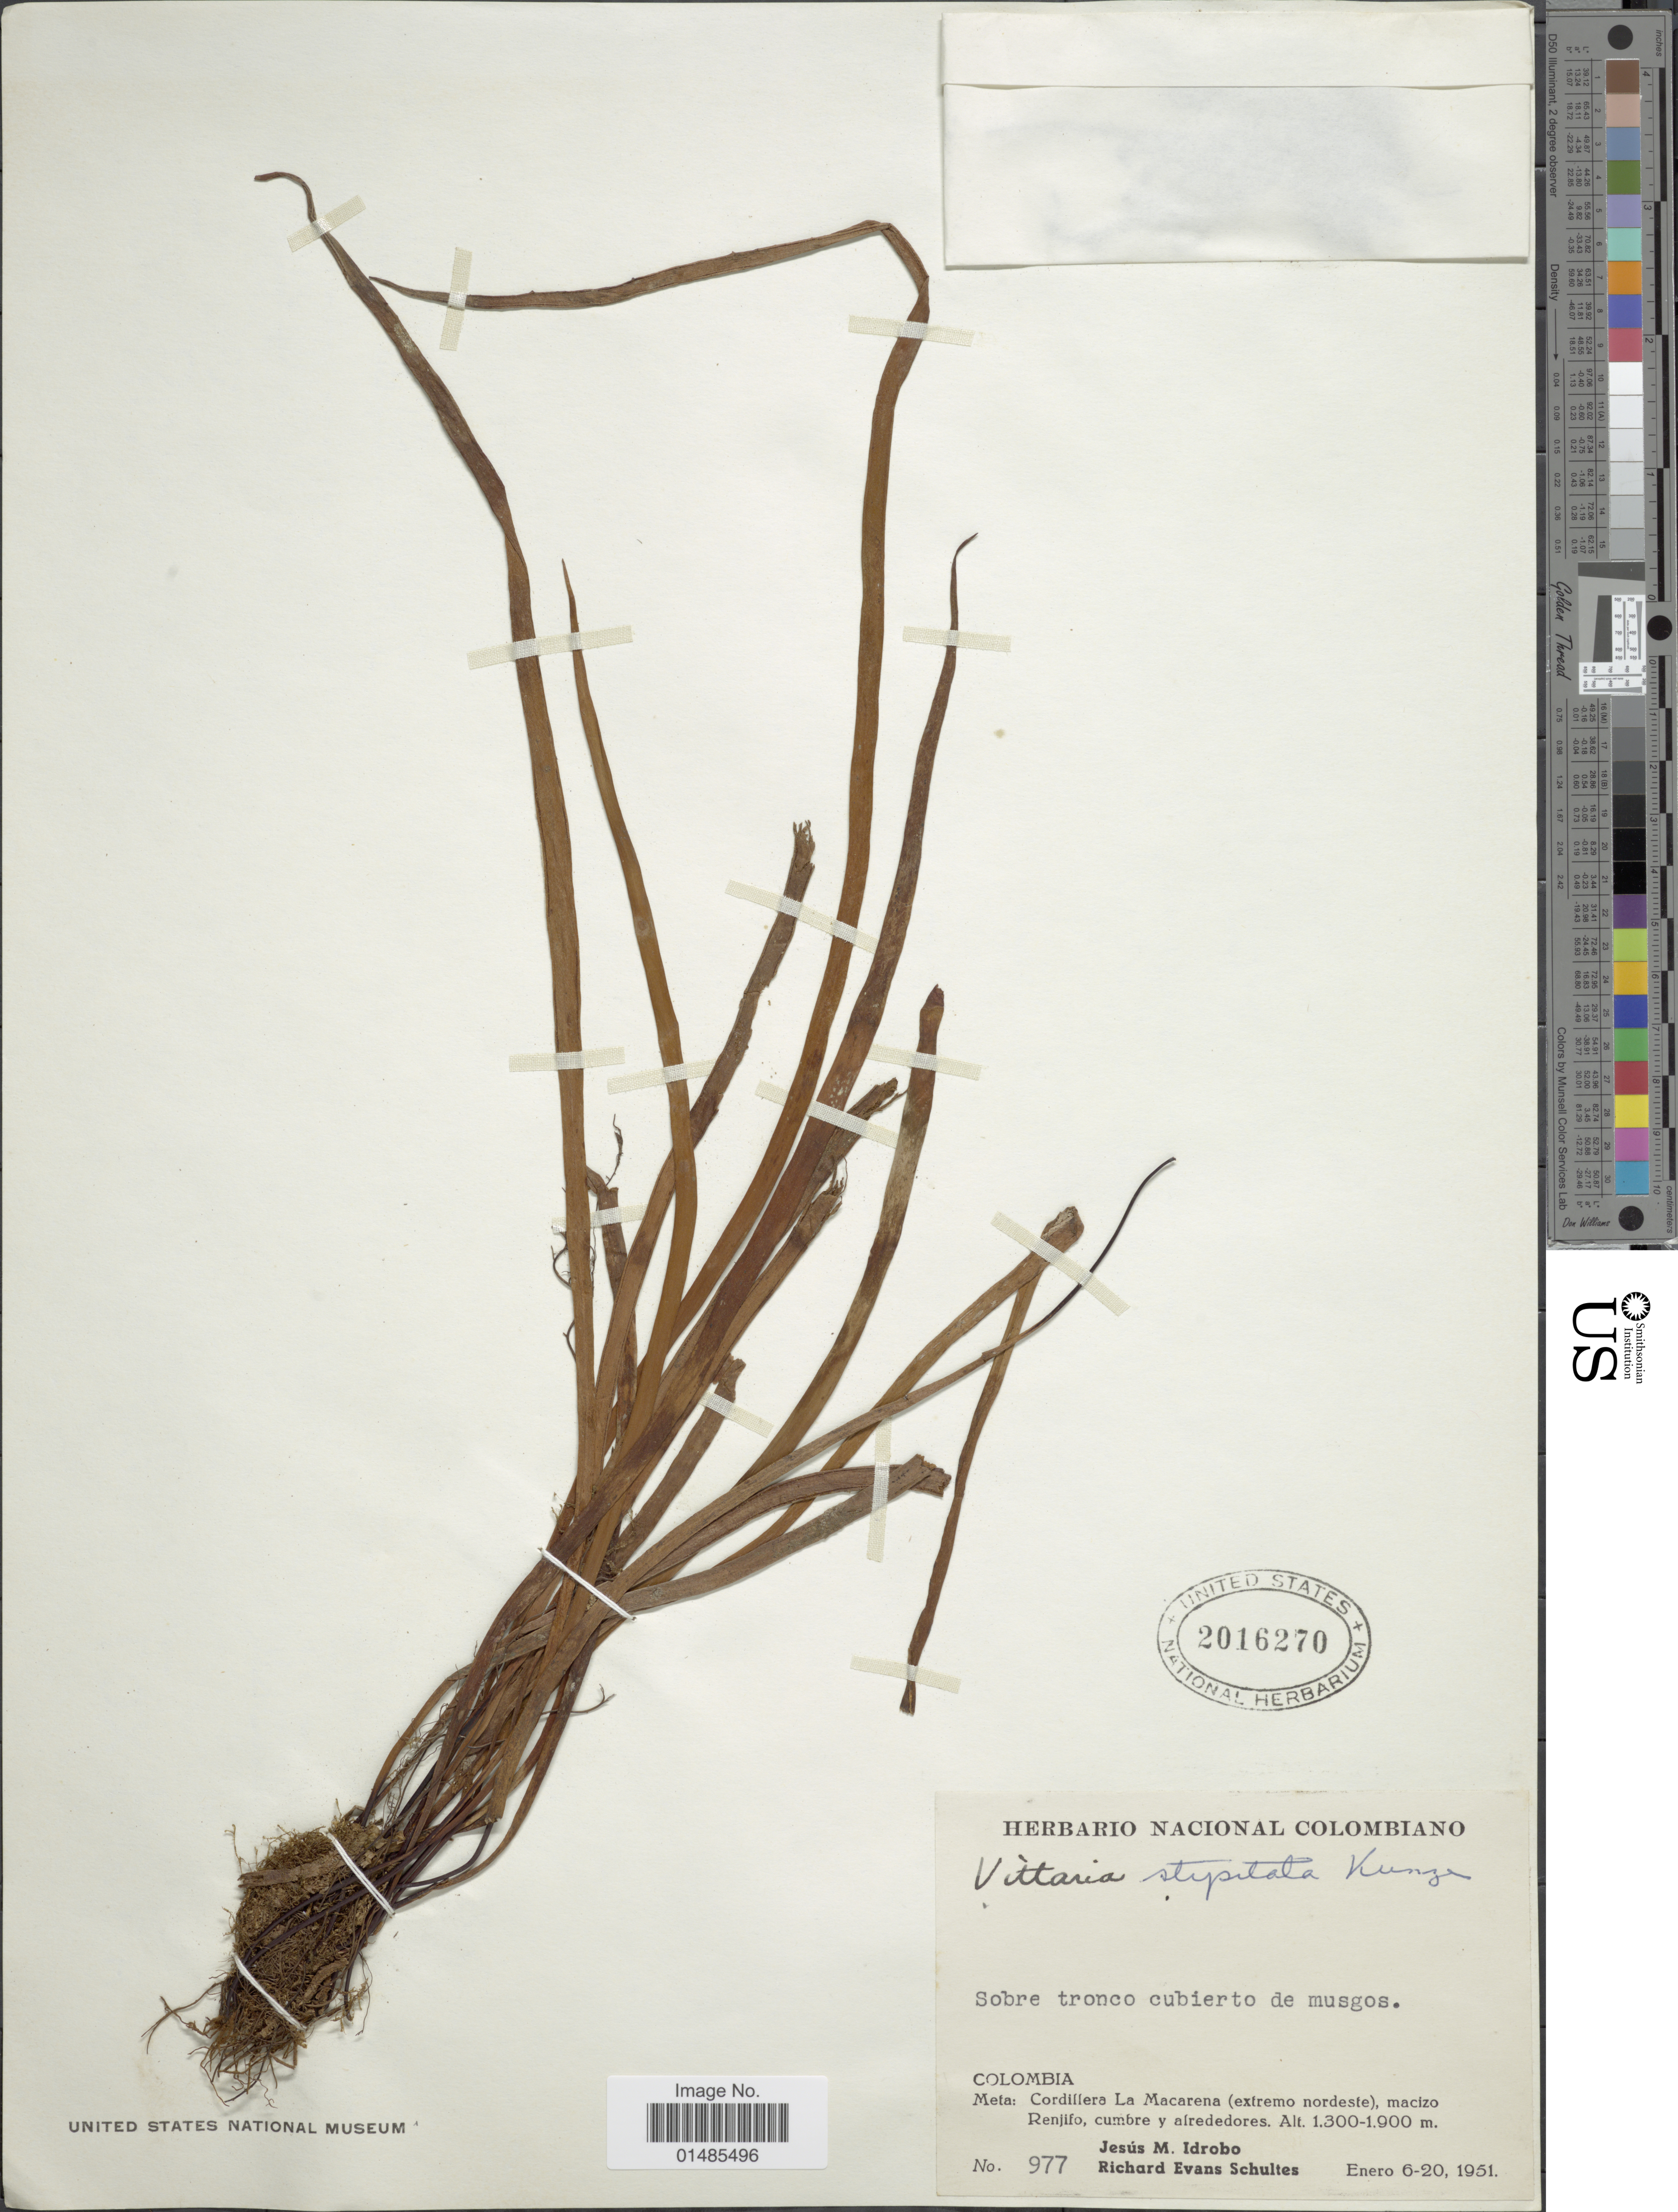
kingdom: Plantae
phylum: Tracheophyta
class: Polypodiopsida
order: Polypodiales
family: Pteridaceae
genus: Radiovittaria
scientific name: Radiovittaria stipitata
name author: (Kunze) E.H. Crane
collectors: J. M. Idrobo & R. E. Schultes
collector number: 977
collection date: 1951-01-06/1951-01-20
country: Colombia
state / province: Meta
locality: Cordillera La Macarena (extremo nordeste), macizo Renjifo, cumbre y alrededores.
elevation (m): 1300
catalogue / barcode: US 2016270